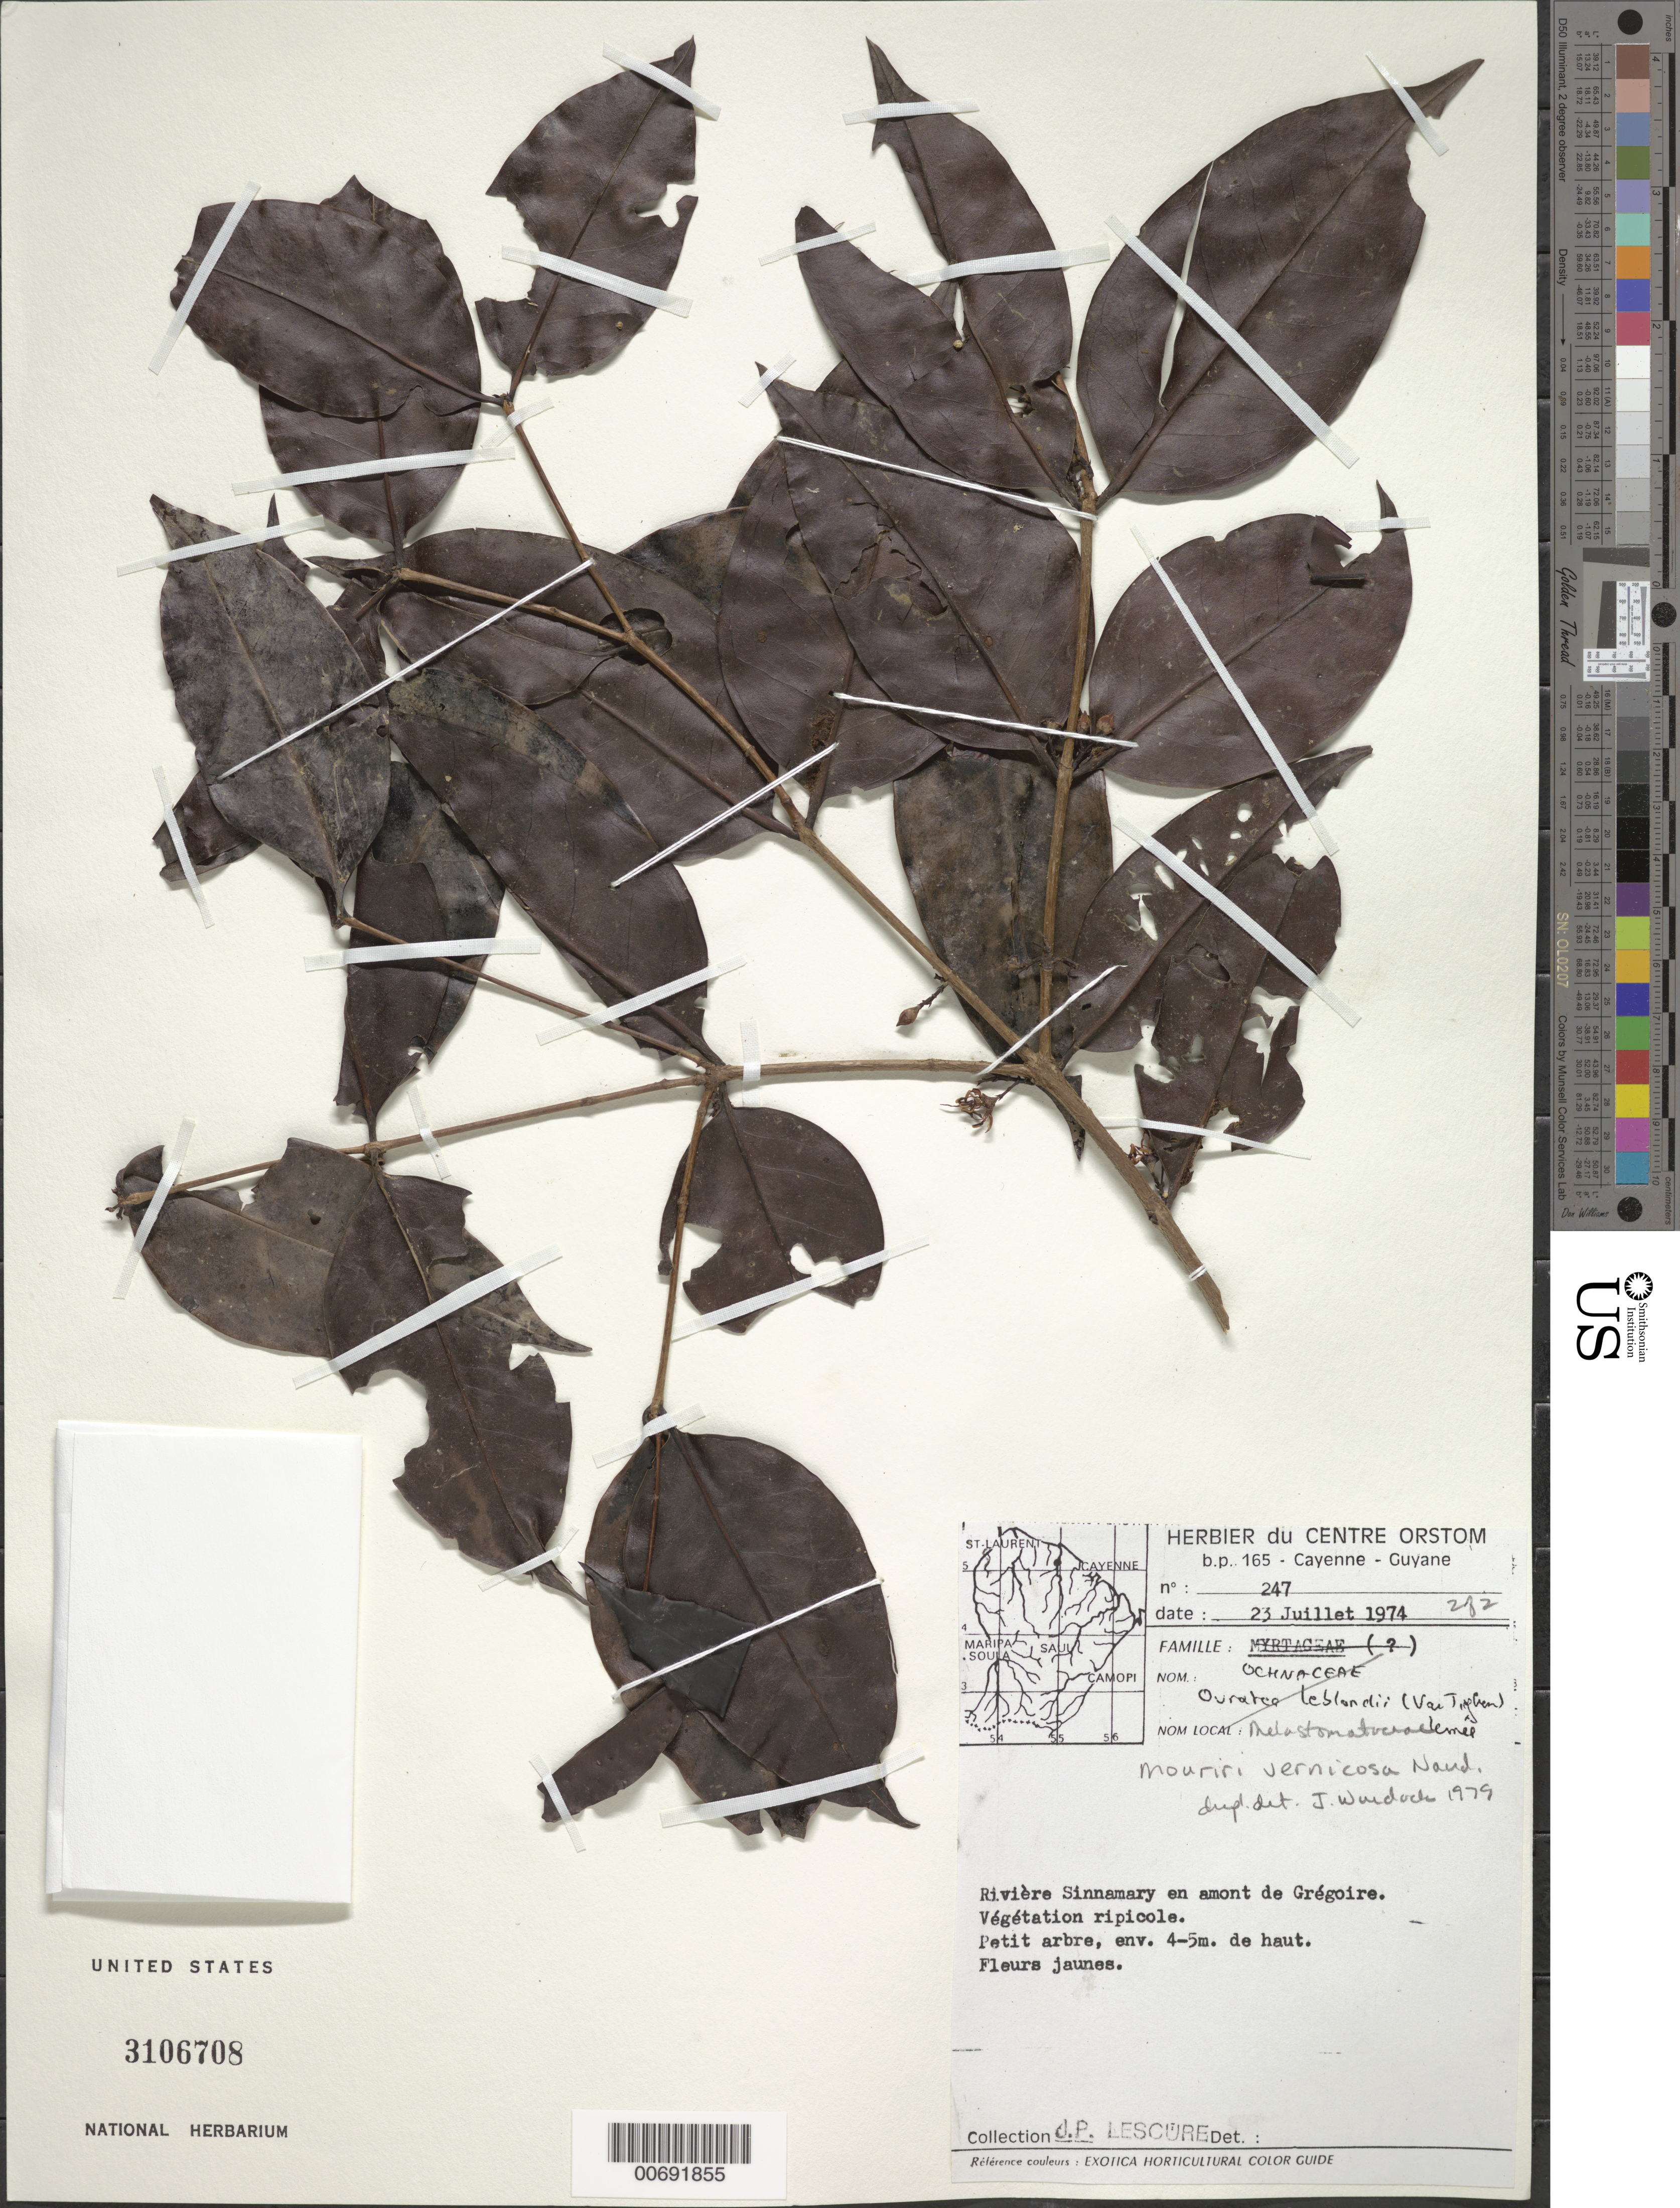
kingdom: Plantae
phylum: Tracheophyta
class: Magnoliopsida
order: Myrtales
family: Melastomataceae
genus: Mouriri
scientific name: Mouriri vernicosa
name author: Naudin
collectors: J.-P. Lescure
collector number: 247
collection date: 1974-07-23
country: French Guiana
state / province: Cayenne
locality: Rivière Sinnamary en amont de Grégoire.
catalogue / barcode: US 3106708